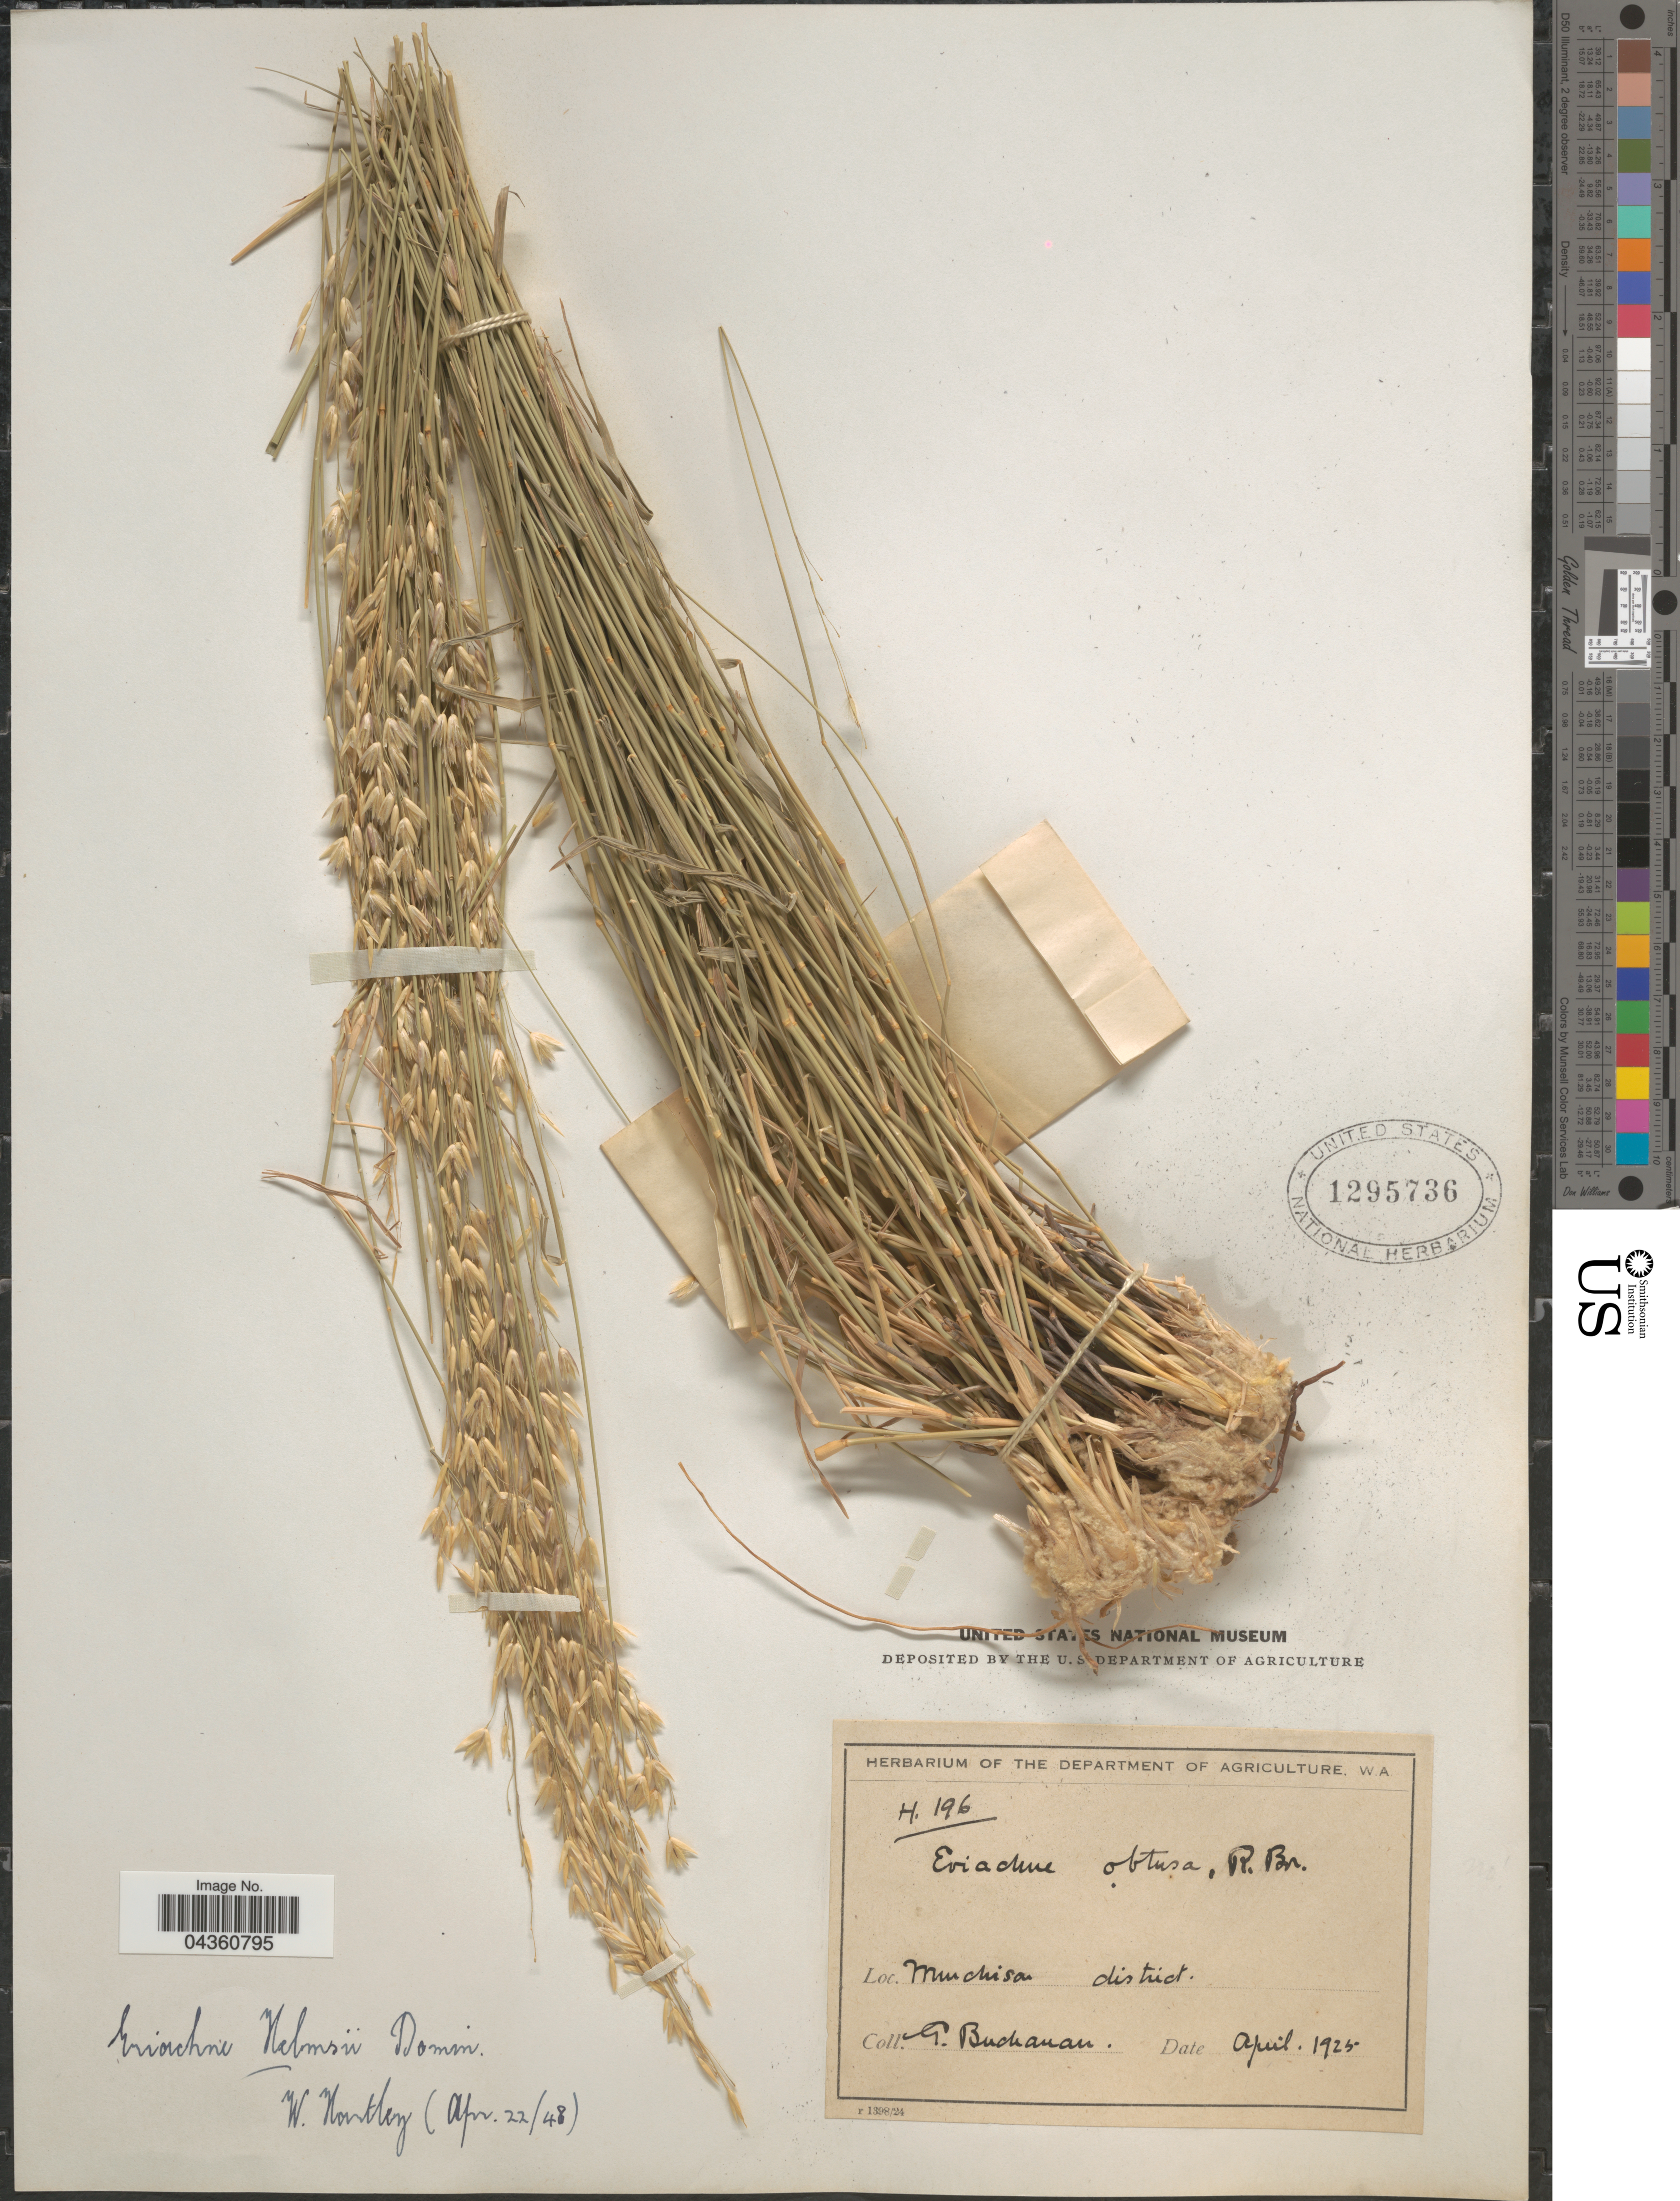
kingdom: Plantae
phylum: Tracheophyta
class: Liliopsida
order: Poales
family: Poaceae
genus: Eriachne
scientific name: Eriachne helmsii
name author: Domin ex Hartley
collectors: G. Buchanan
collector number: H196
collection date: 1925-04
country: Australia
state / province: Western Australia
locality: Murchison district.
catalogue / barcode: US 1295736